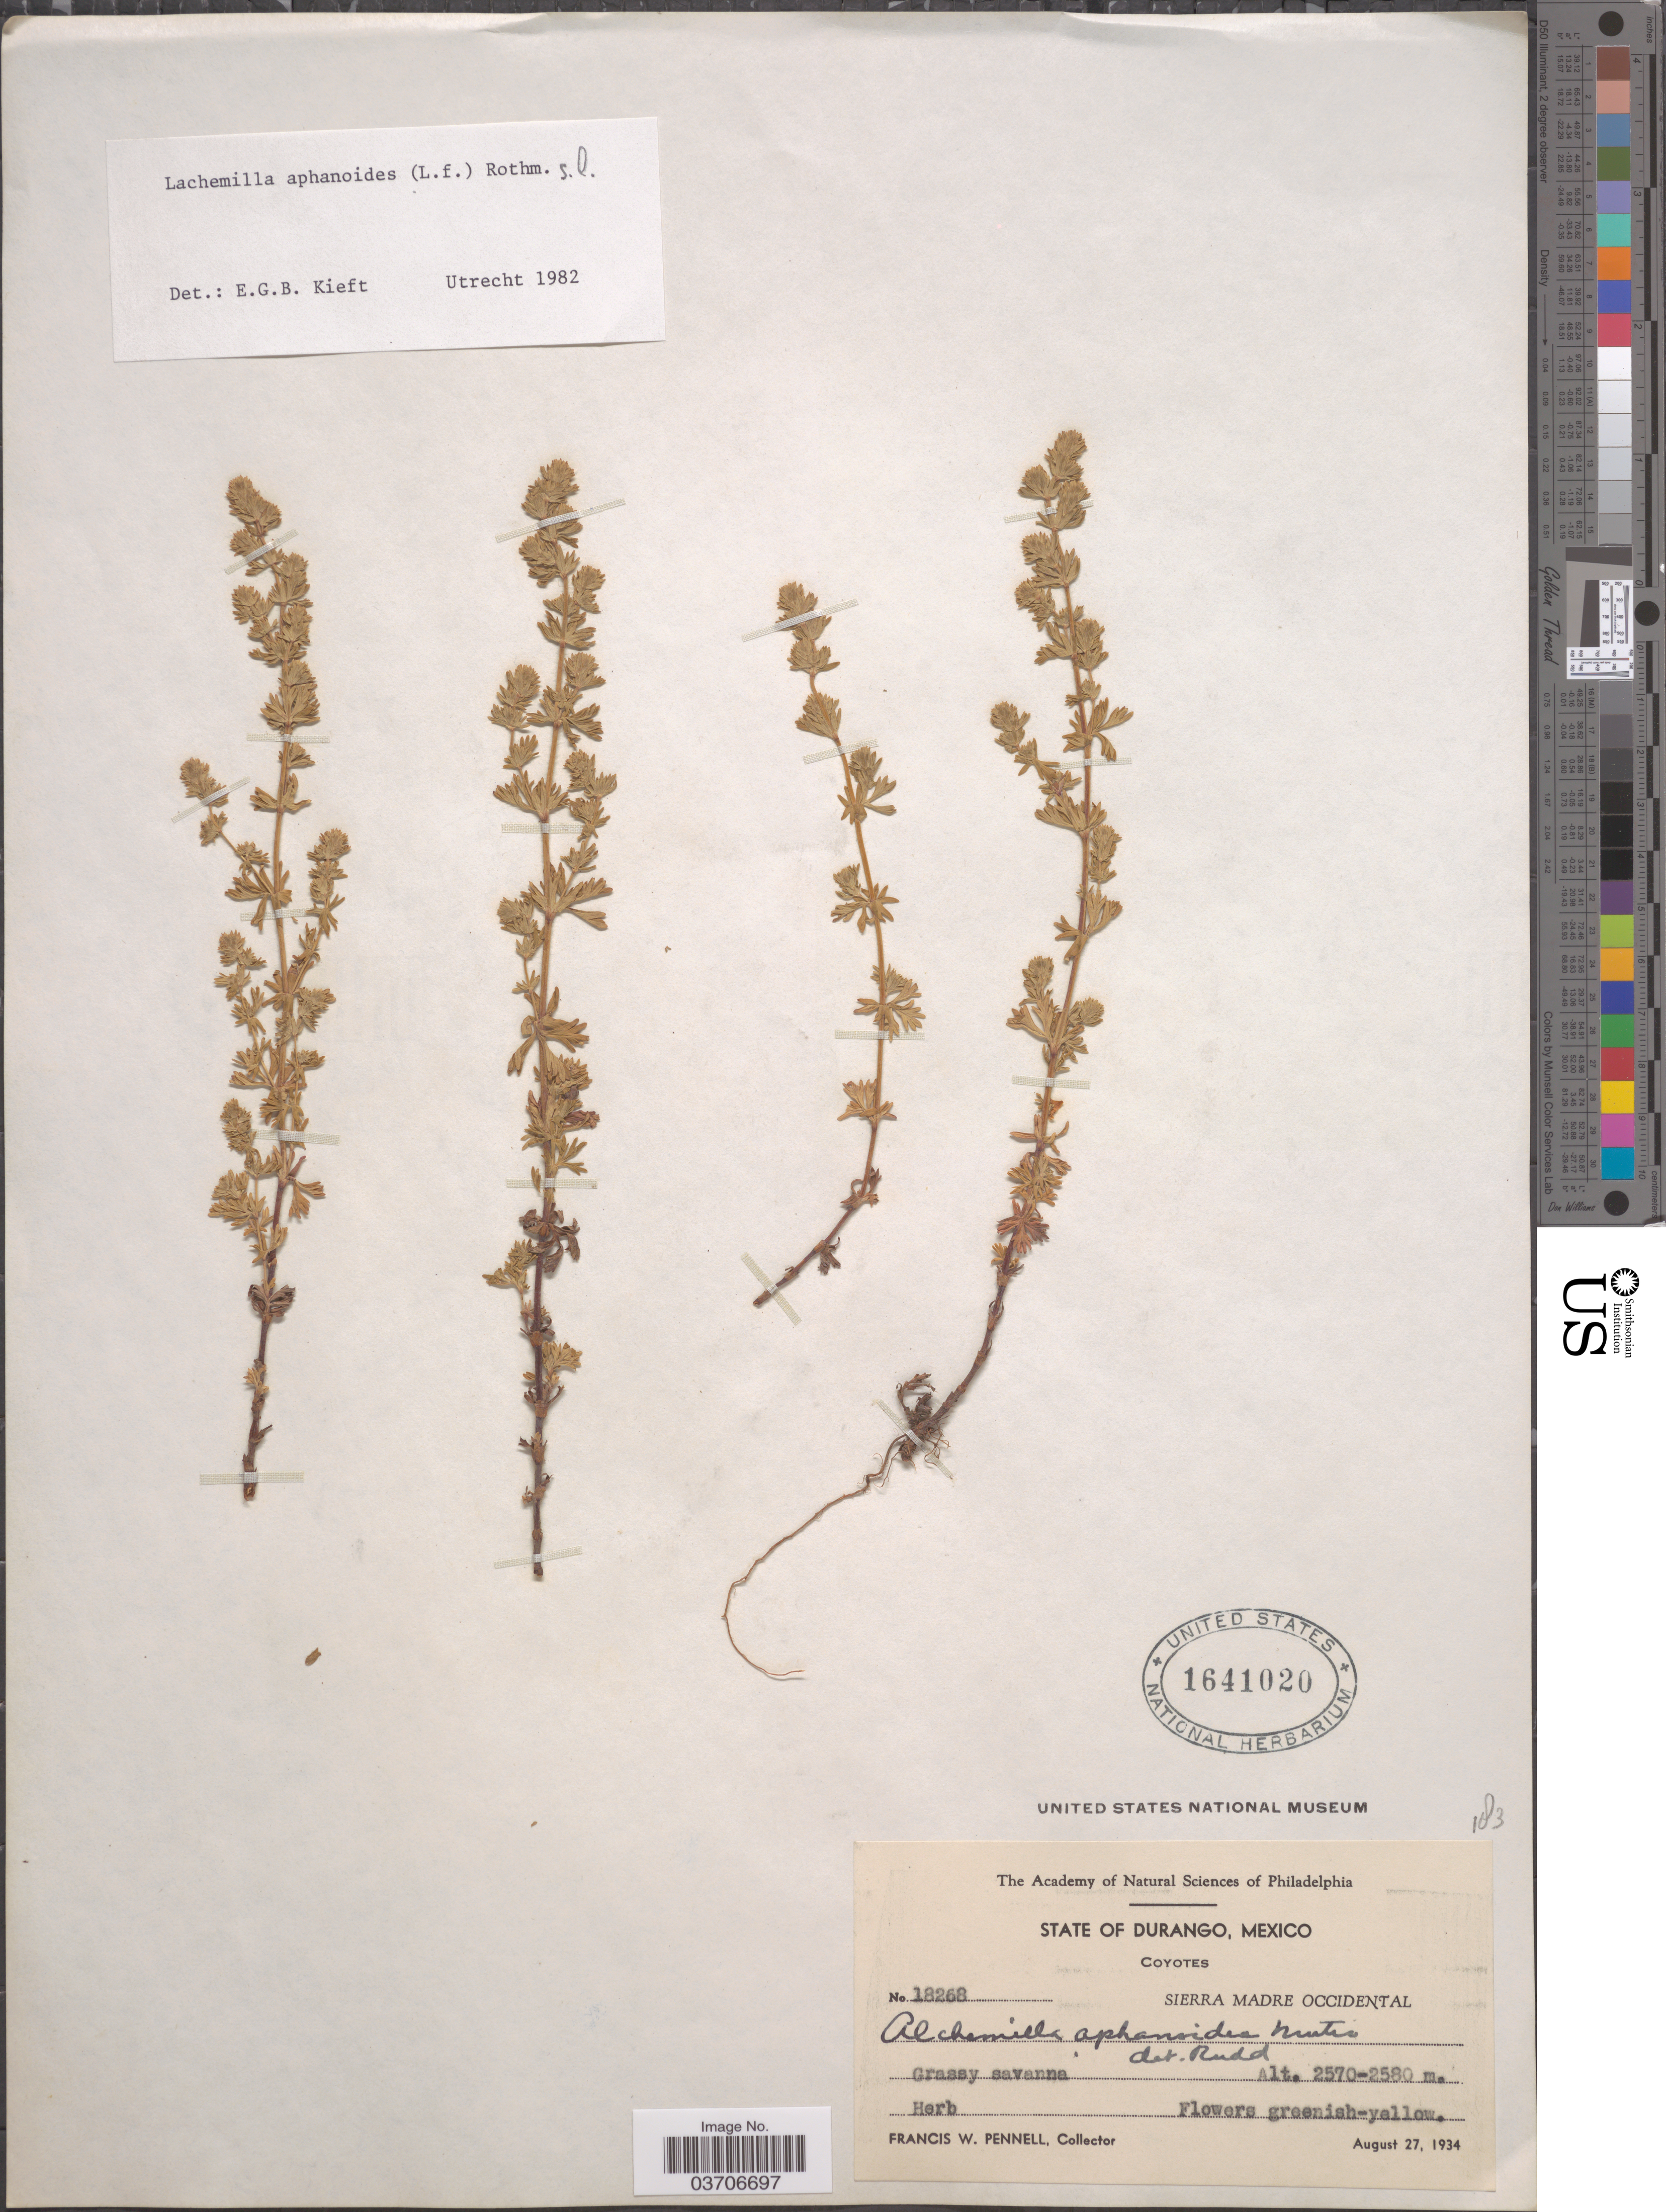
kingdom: Plantae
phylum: Tracheophyta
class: Magnoliopsida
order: Rosales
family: Rosaceae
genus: Lachemilla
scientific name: Lachemilla aphanoides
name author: (Mutis ex L. f.) Rothm.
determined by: Kieft, E. G. B.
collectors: F. W. Pennell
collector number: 18268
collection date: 1934-08-27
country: Mexico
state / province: Durango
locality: Coyotes. Sierra Madre Occidental.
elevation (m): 2570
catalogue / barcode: US 1641020